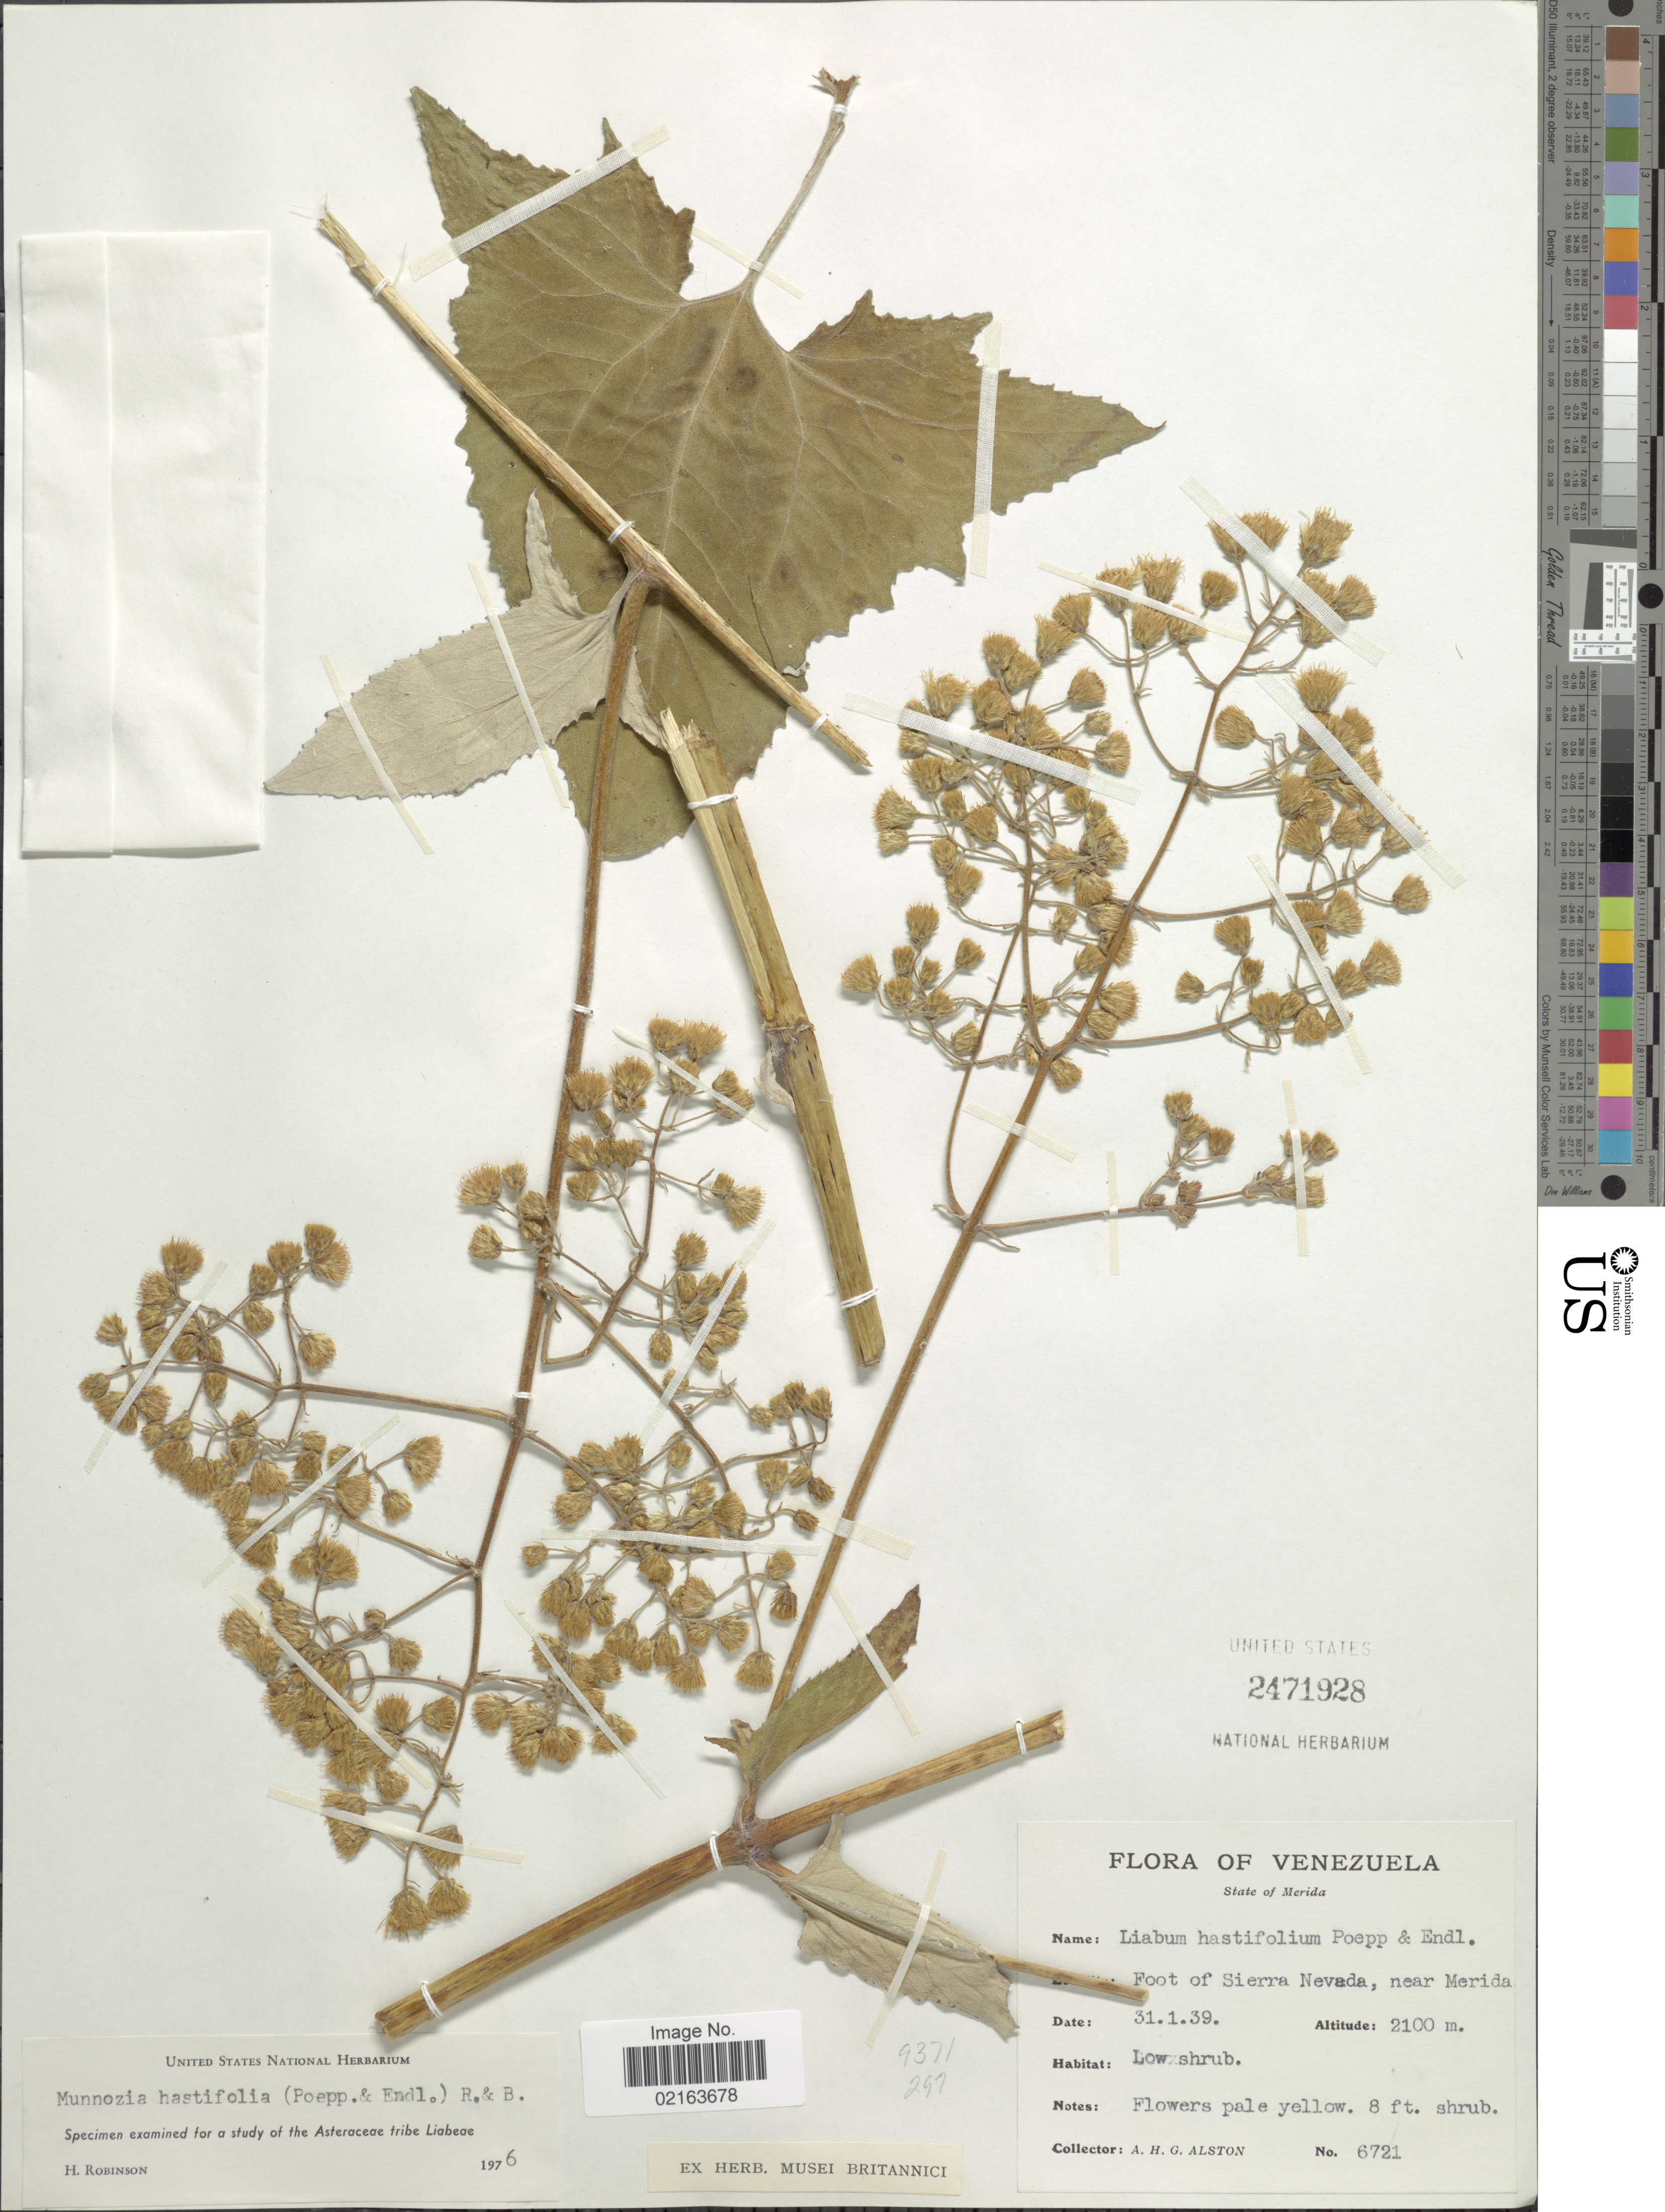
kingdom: Plantae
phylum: Tracheophyta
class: Magnoliopsida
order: Asterales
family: Asteraceae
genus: Munnozia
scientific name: Munnozia hastifolia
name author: (Poepp.) H. Rob. & Brettell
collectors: A. H. Alston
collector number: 6721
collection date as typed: Transcribed d/m/y: 31/1/39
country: Venezuela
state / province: Mérida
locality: State of Merida. Foot of Sierra Nevada, near Merida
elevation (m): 2100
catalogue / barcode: US 2471928